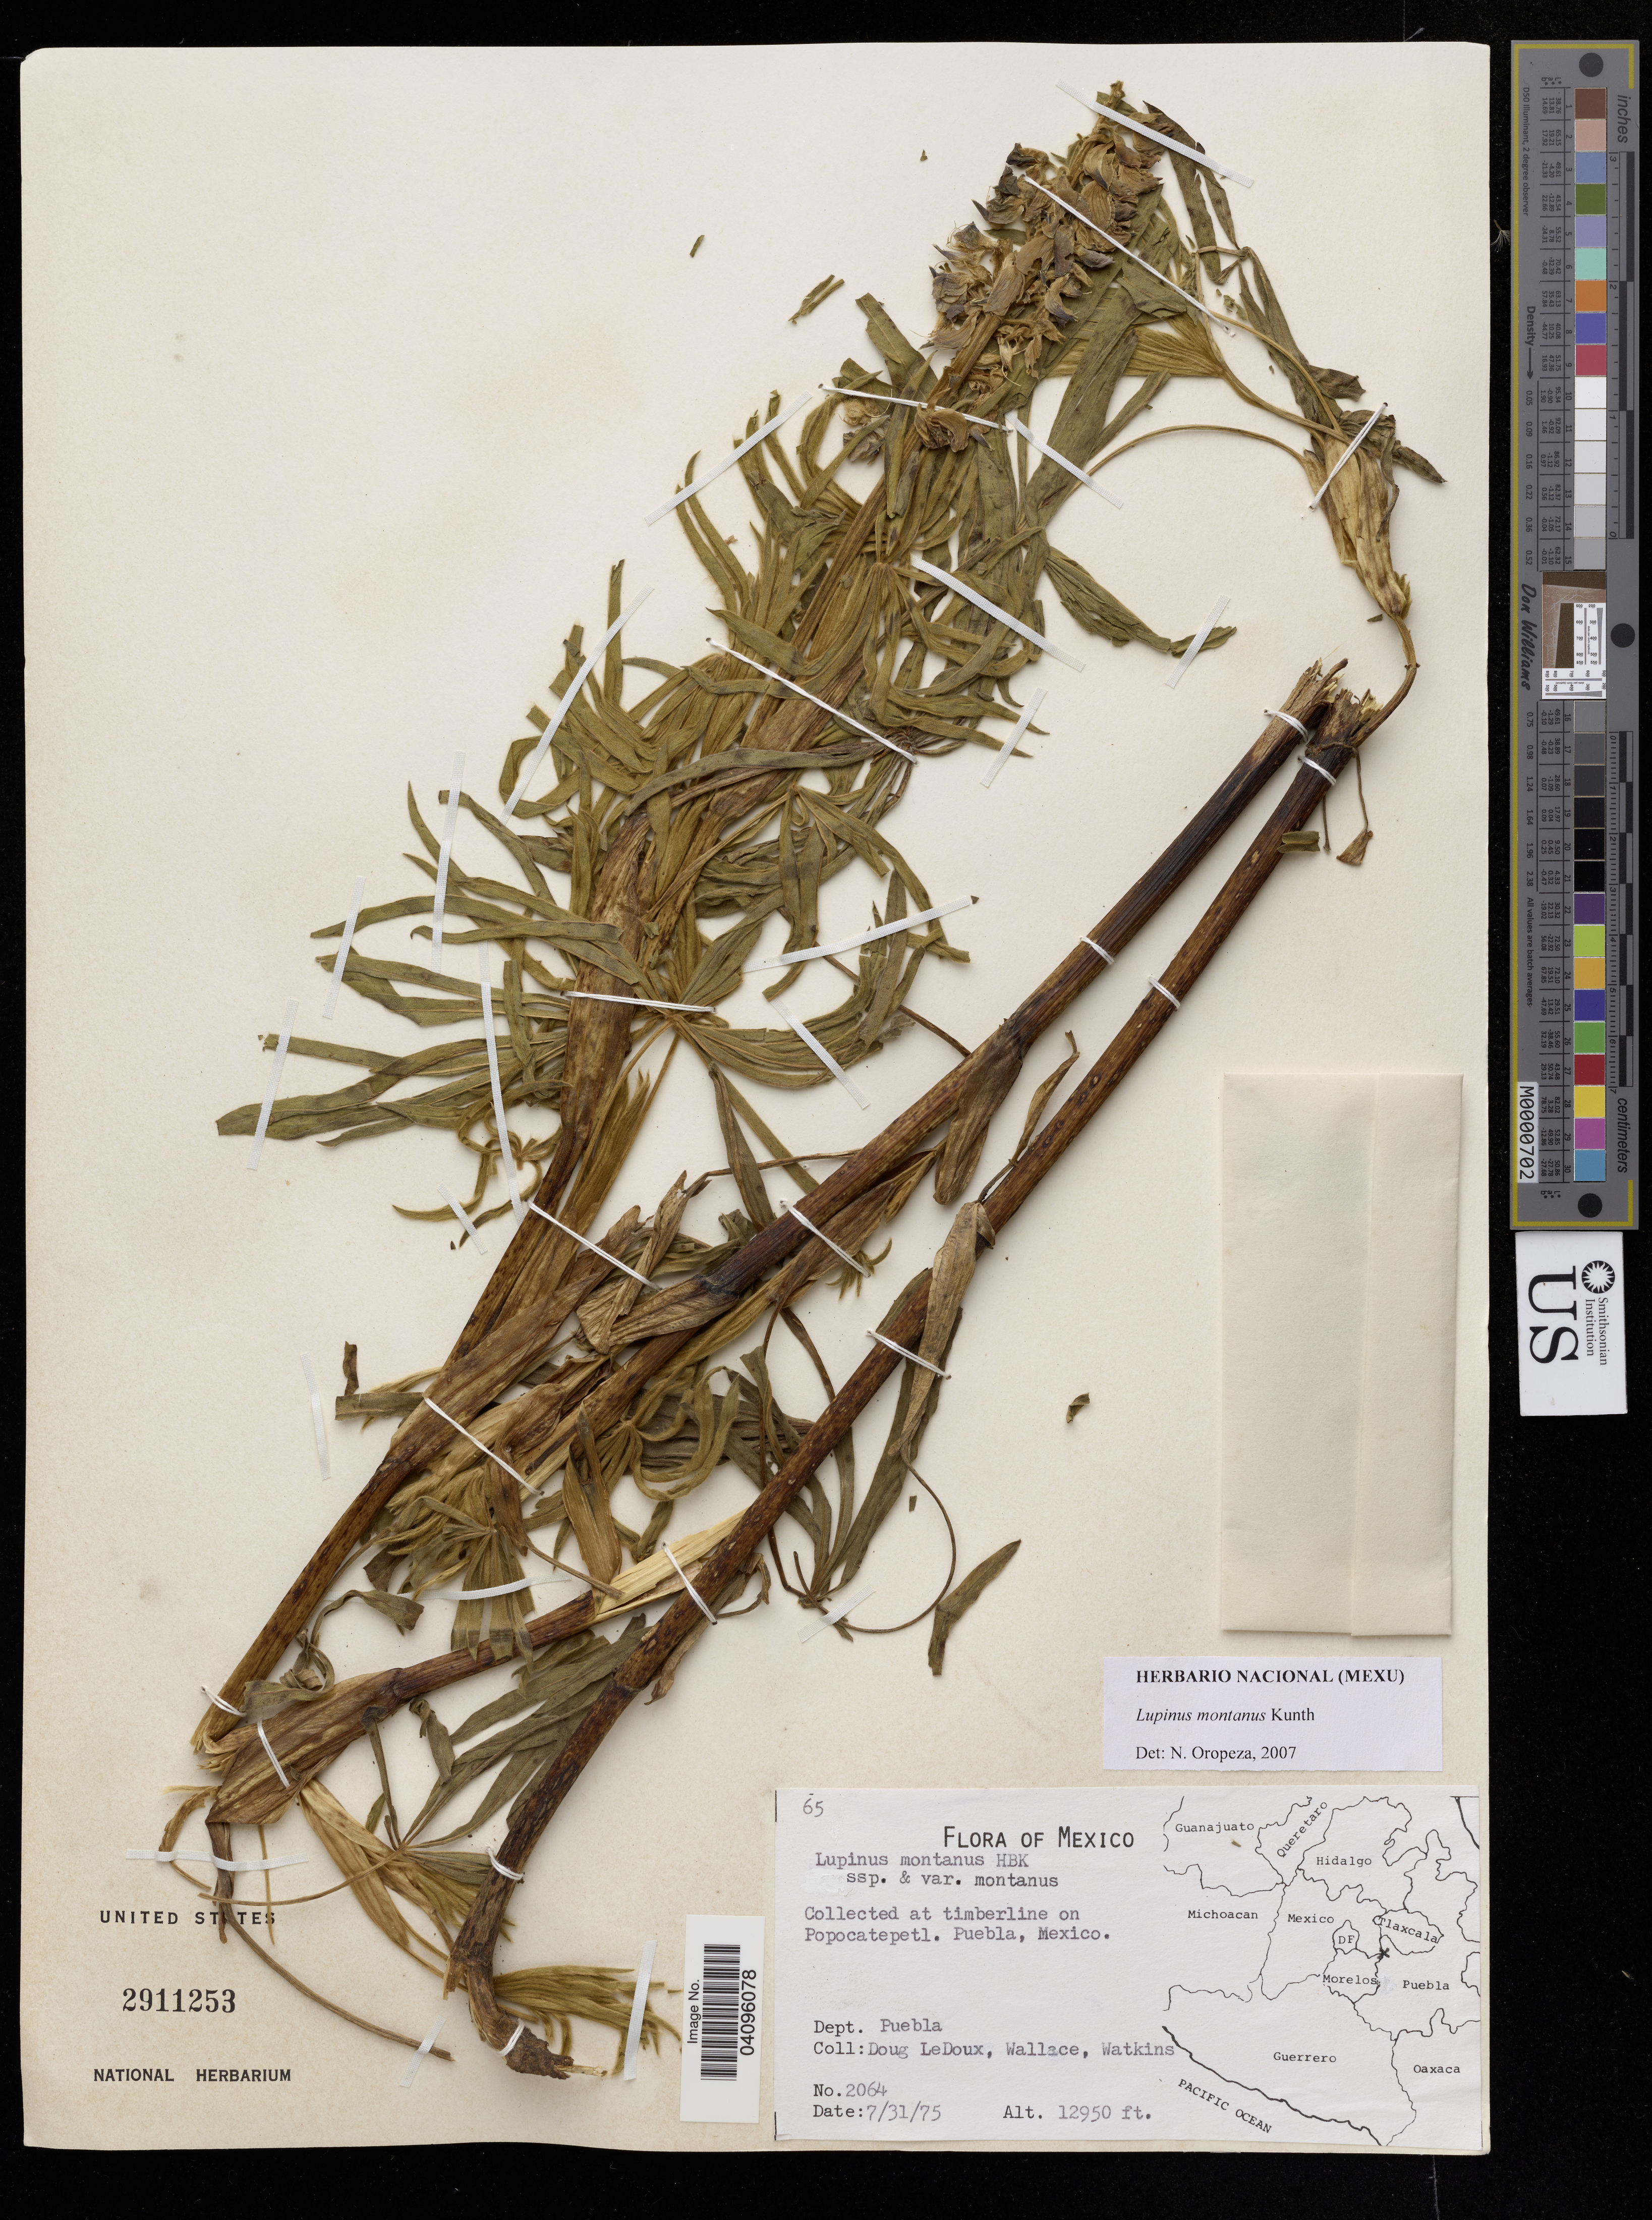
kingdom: Plantae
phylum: Tracheophyta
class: Magnoliopsida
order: Fabales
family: Fabaceae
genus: Lupinus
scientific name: Lupinus montanus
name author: Kunth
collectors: Ledoux, D., Wallace, -- & Watkins, --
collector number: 65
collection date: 1975-07-31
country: Mexico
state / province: Puebla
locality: At timberline on Popocatepetl.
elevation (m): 3947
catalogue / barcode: US 2911253